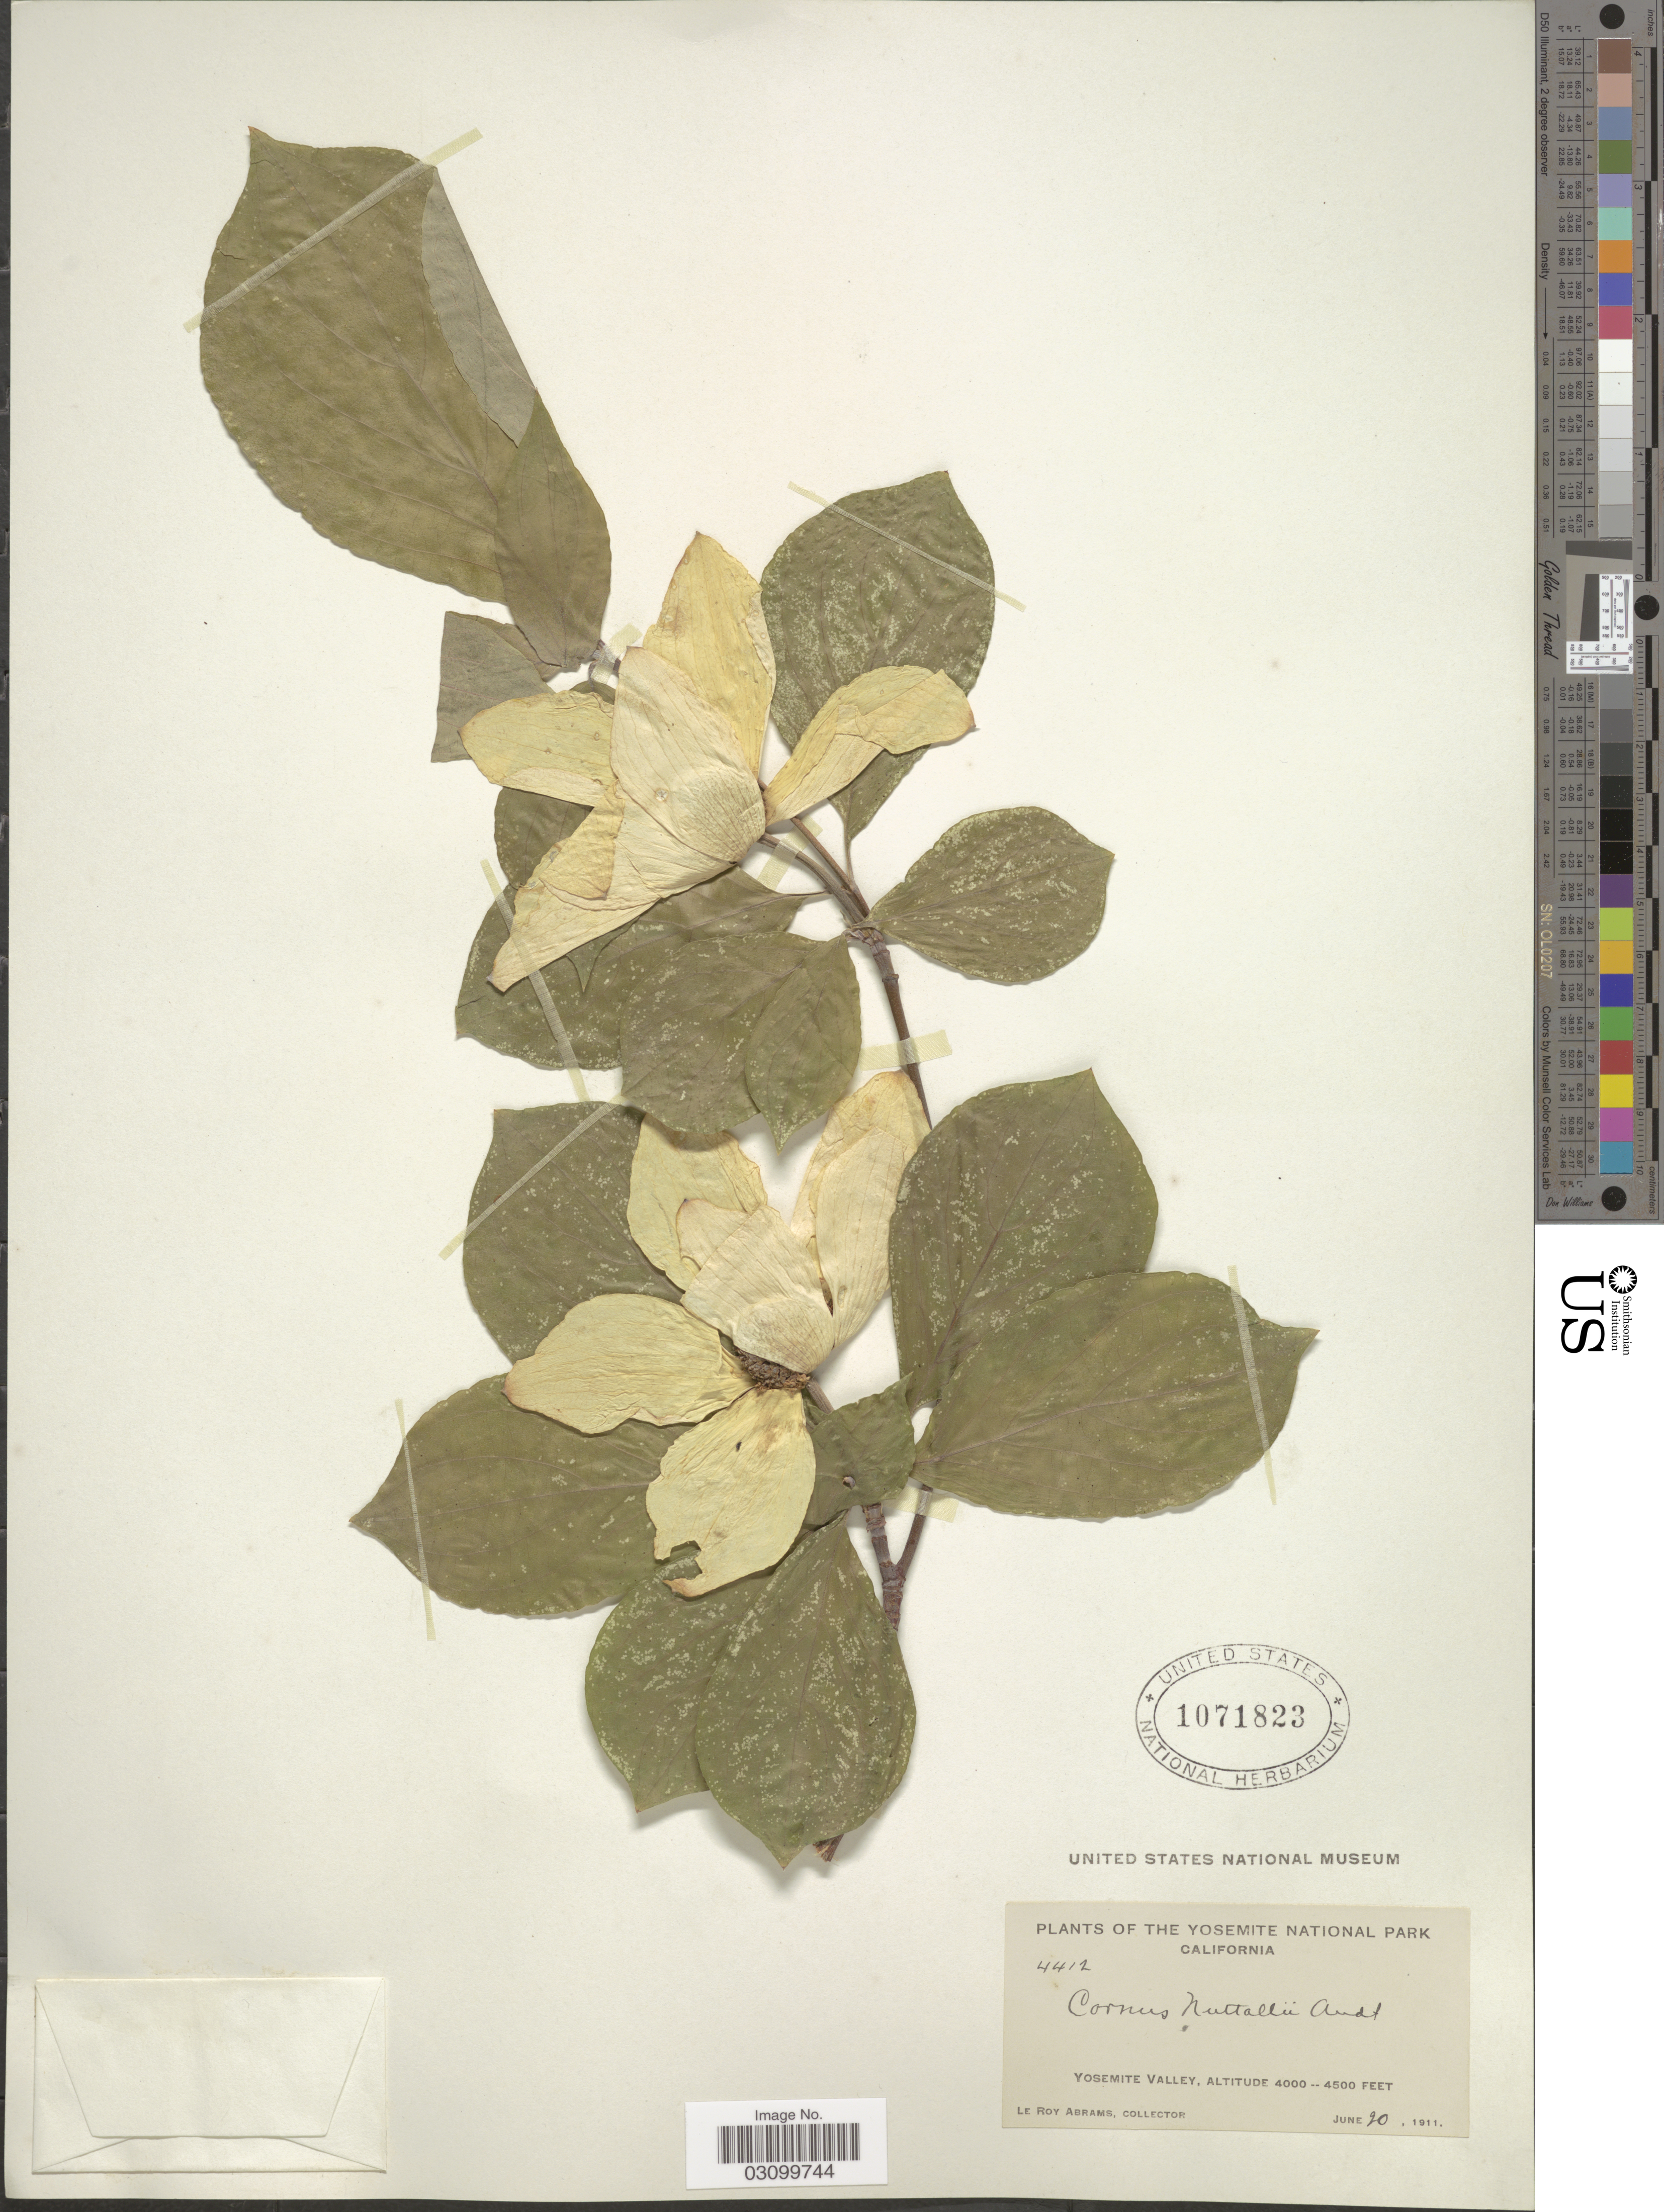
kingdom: Plantae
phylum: Tracheophyta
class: Magnoliopsida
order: Cornales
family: Cornaceae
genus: Cornus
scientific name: Cornus nuttallii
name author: Audubon ex Torr. & A. Gray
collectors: L. Abrams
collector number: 4412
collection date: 1911-06-20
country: United States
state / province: California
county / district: Mariposa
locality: Yosemite National Park. Yosemite Valley.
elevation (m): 1219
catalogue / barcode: US 1071823